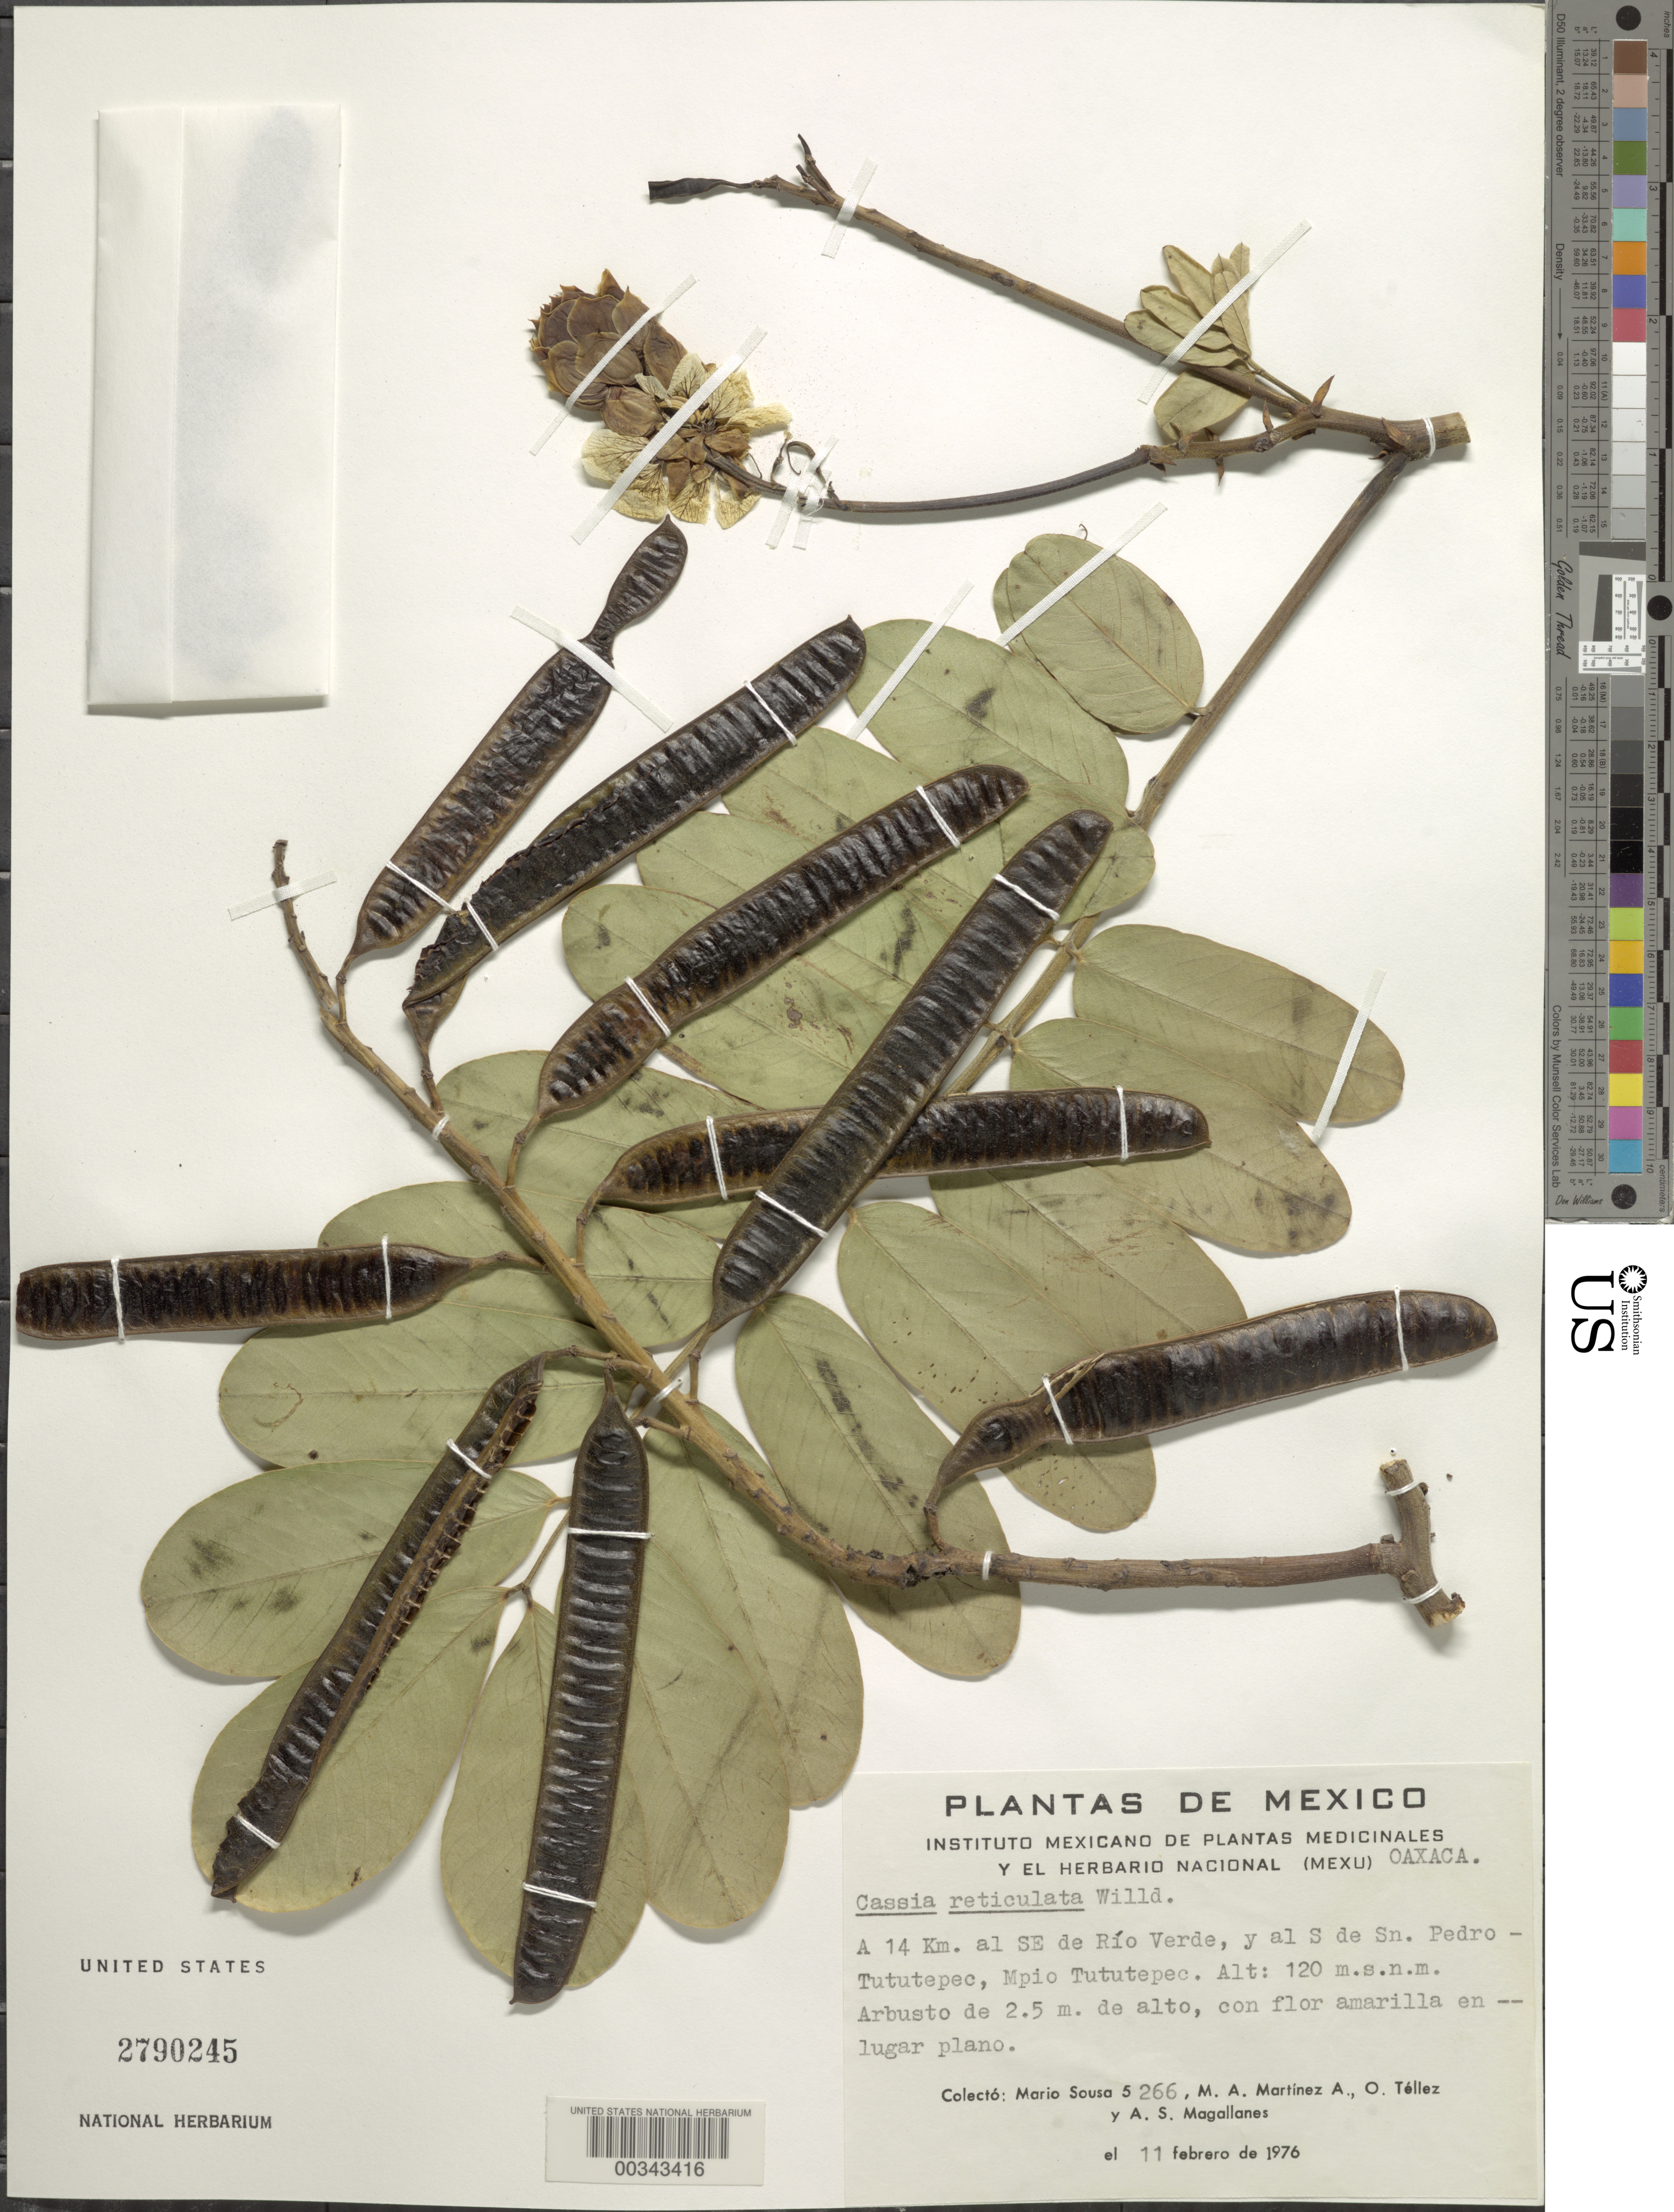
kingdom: Plantae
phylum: Tracheophyta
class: Magnoliopsida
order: Fabales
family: Fabaceae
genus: Senna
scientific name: Senna reticulata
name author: (Willd.) H.S. Irwin & Barneby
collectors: M. Sousa S., M. A. Martínez Alfaro, O. Téllez V. & A. Magallanes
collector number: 5266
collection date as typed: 11 Feb 1976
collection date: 1976-02-11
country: Mexico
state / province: Oaxaca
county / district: Villa De Tututepec De Melchor Ocampo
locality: Tututepec mun. (?), 14 km SE of Rio Verde and S of sn. pedro-tututepec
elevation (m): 120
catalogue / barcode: US 2790245